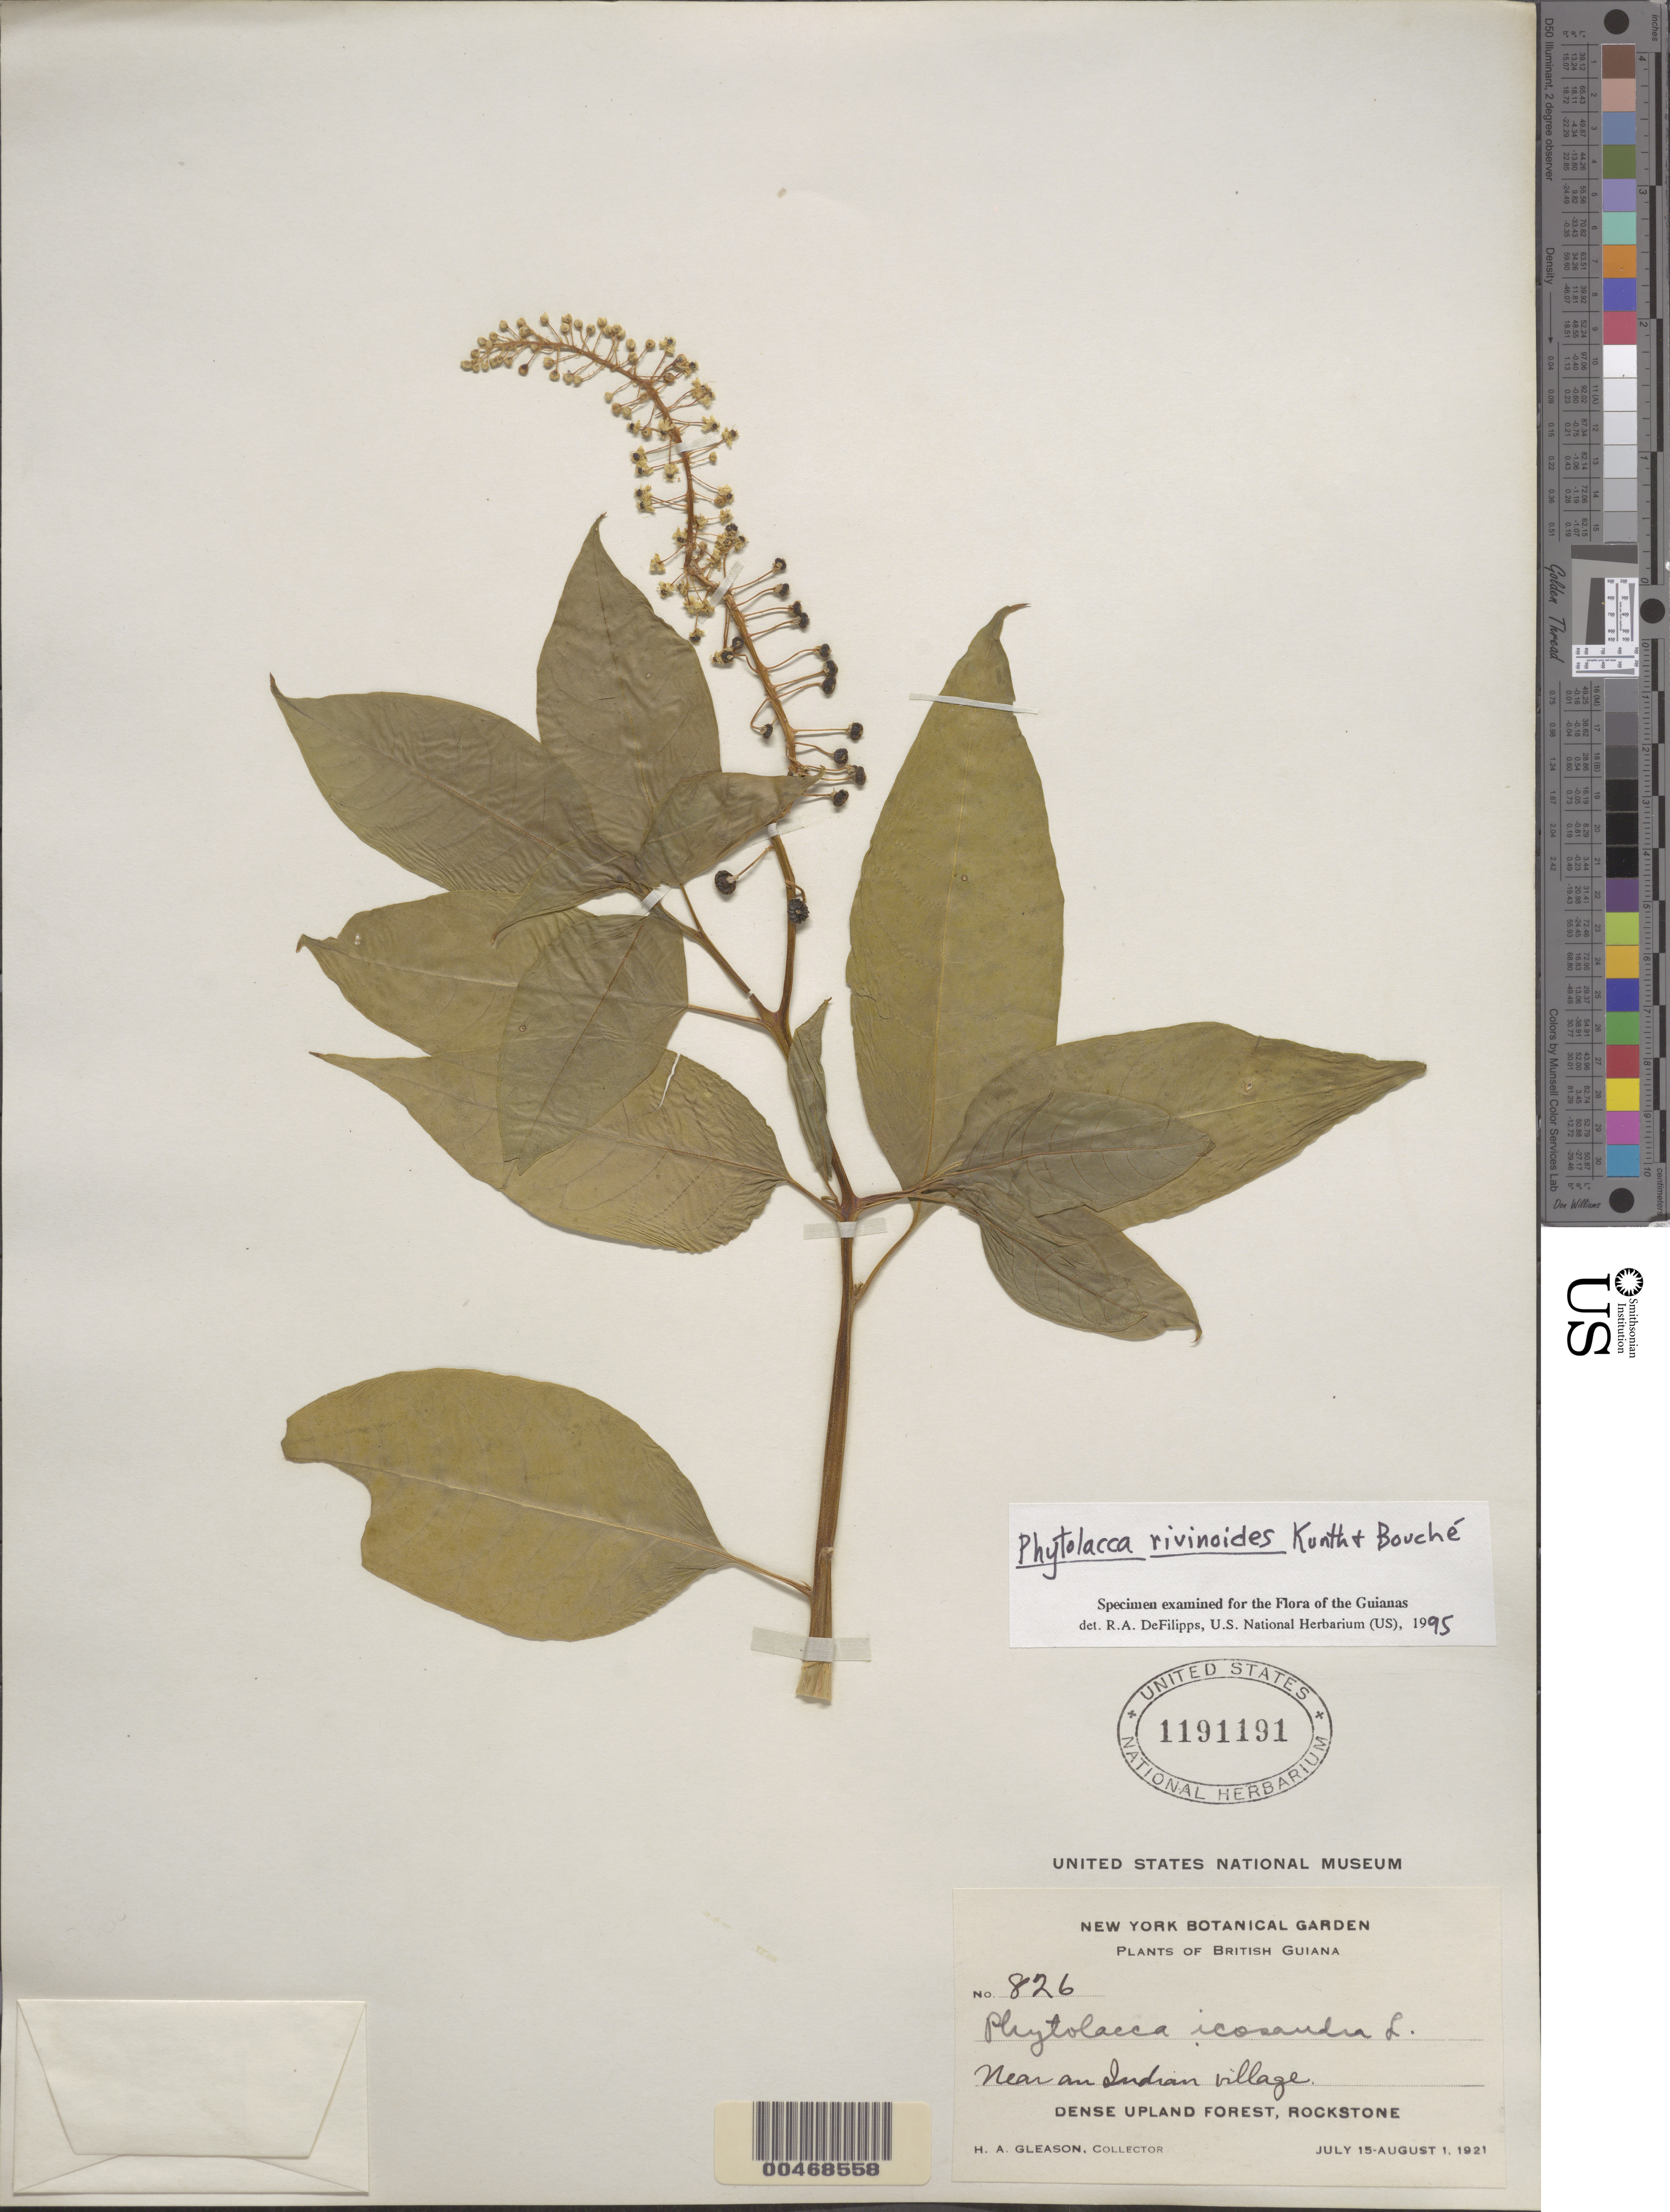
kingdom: Plantae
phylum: Tracheophyta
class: Magnoliopsida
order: Caryophyllales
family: Phytolaccaceae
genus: Phytolacca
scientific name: Phytolacca rivinoides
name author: Kunth & C.D. Bouché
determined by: DeFilipps, R. A.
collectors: H. A. Gleason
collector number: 826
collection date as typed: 15 Jul 1921 to 01 Aug 1921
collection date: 1921-07-15/1921-08-01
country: Guyana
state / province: U. Demerara-Berbice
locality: Rockstone, opposite Gluck Is. on right bank of Essequibo R. [In former East Demerara-West Coast Berbice region.]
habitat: Dense upland forest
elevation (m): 100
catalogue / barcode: US 1191191